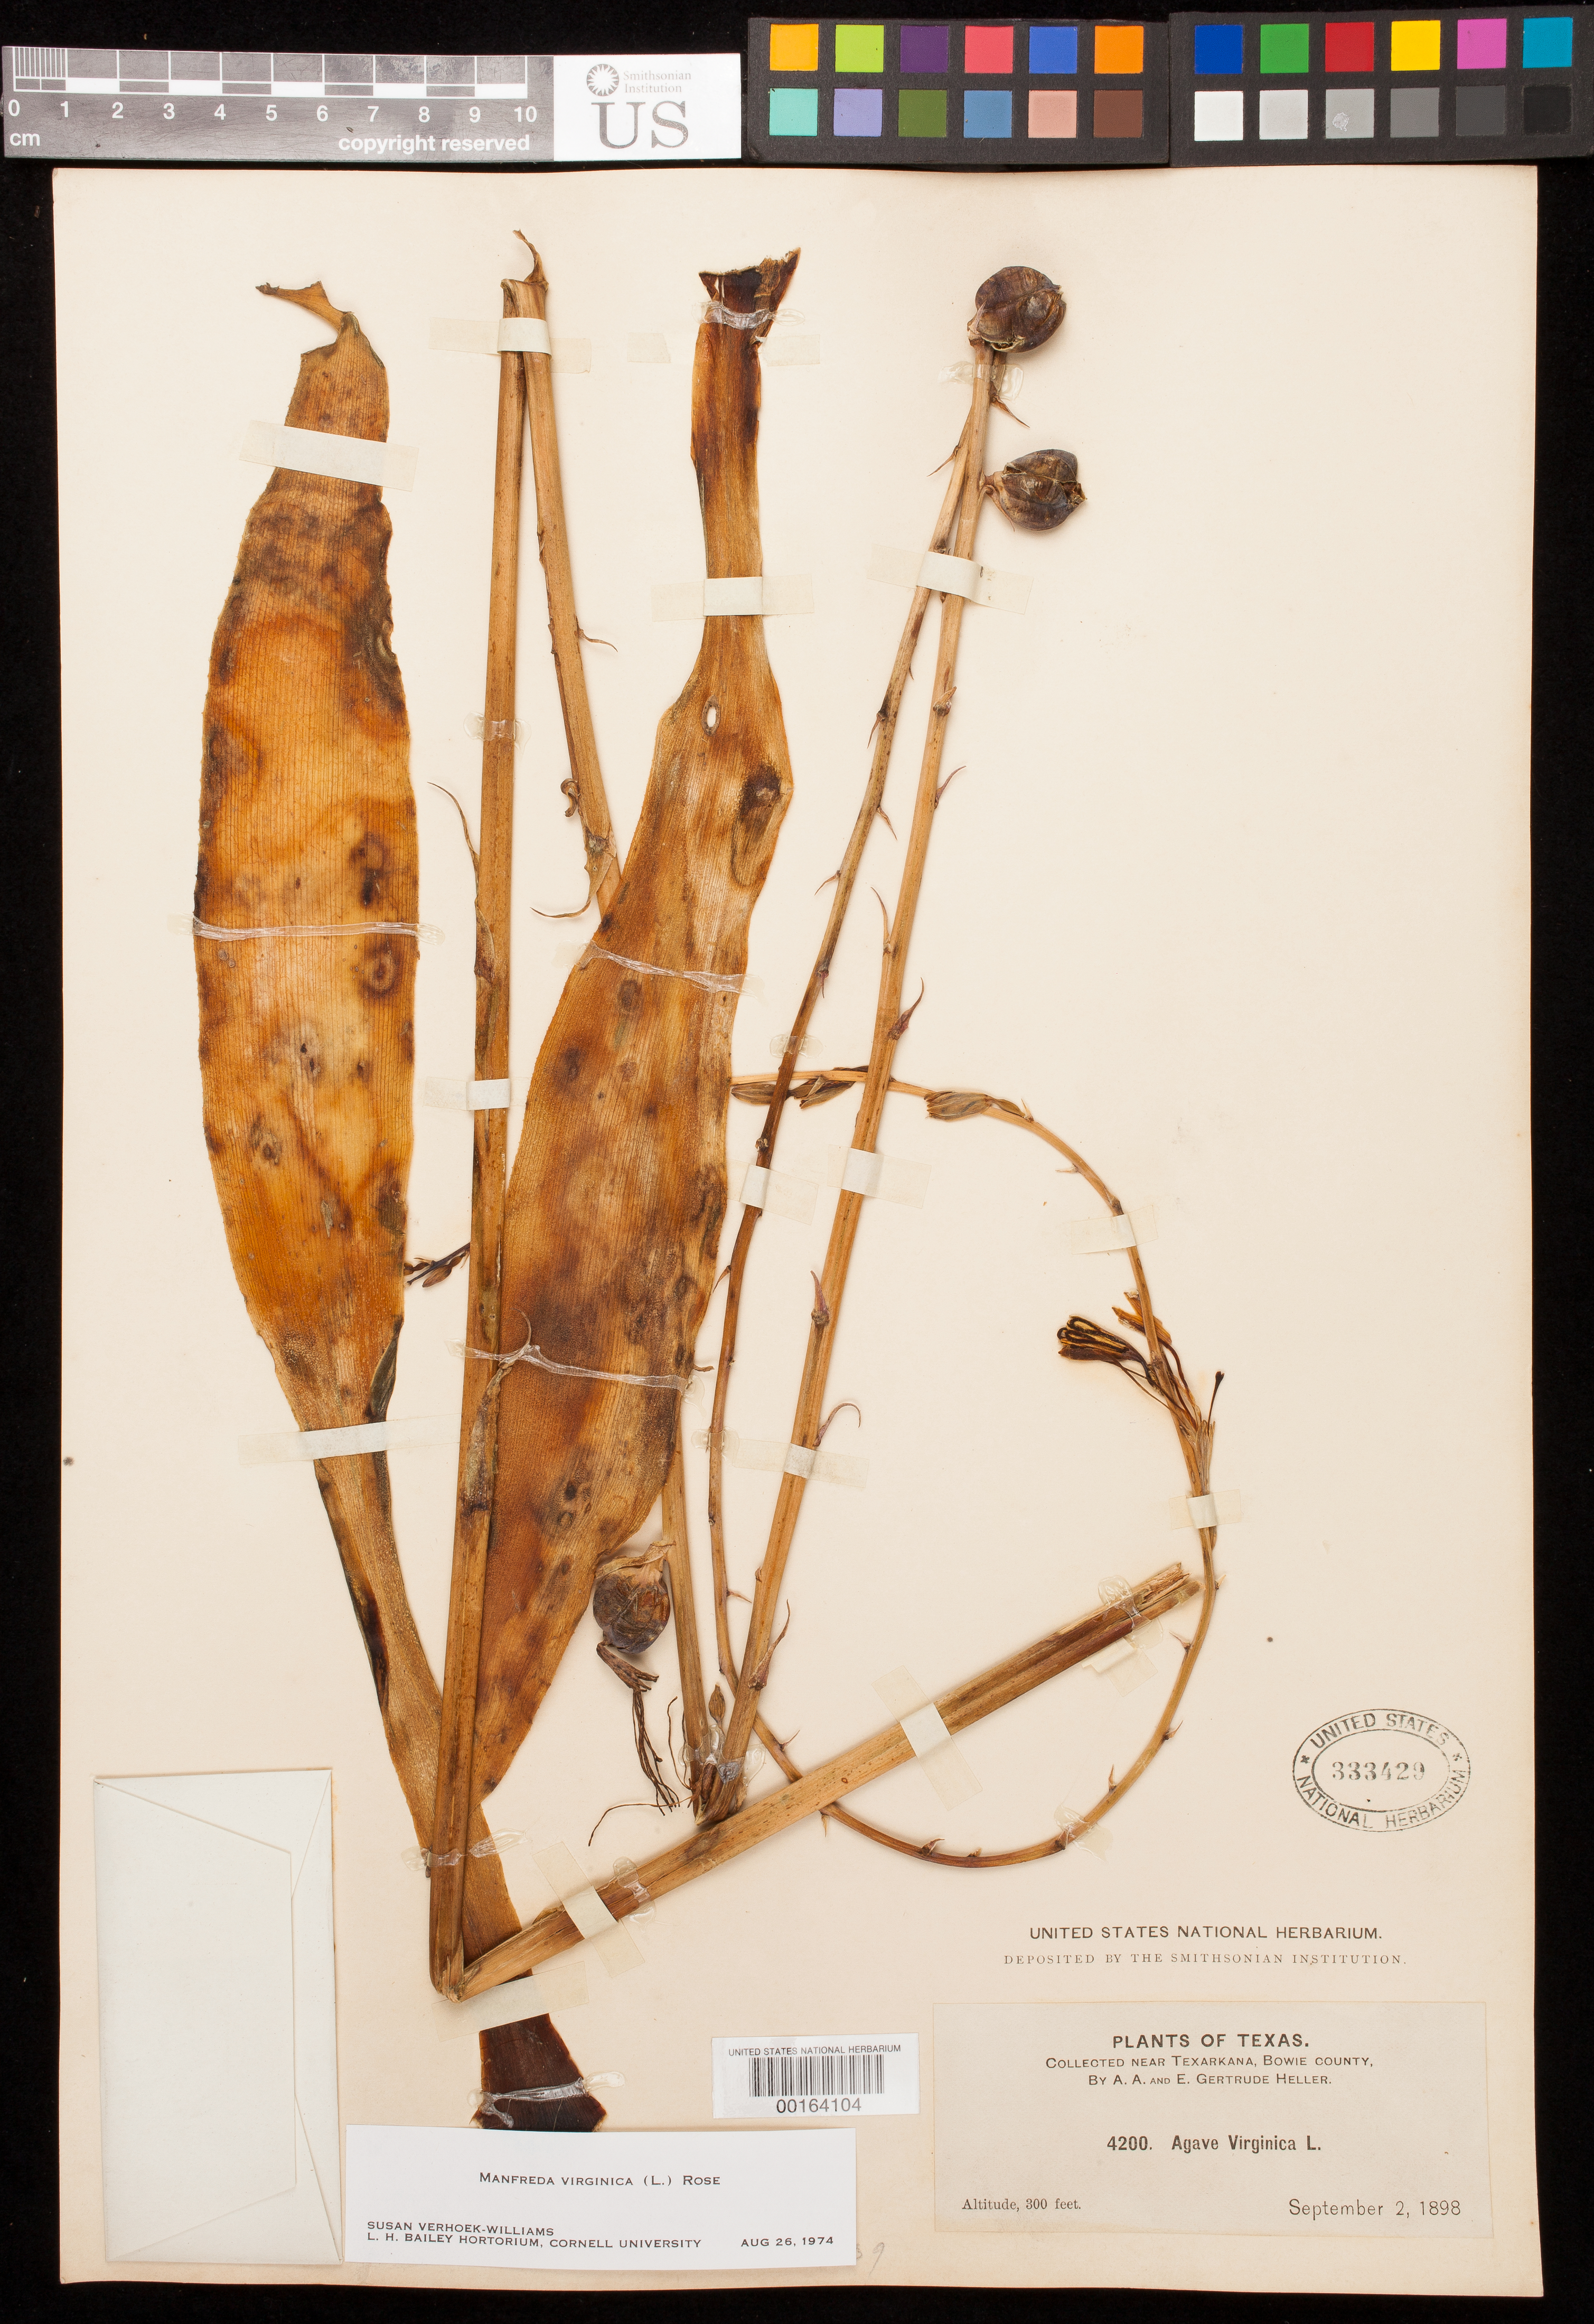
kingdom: Plantae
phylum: Tracheophyta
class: Liliopsida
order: Asparagales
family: Asparagaceae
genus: Manfreda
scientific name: Manfreda virginica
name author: (L.) Salisb. ex Rose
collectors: A. A. Heller & E. G. Heller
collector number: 4200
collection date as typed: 02 Sep 1898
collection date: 1898-09-02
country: United States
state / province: Texas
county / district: Bowie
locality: Near texarkana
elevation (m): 91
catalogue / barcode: US 333429